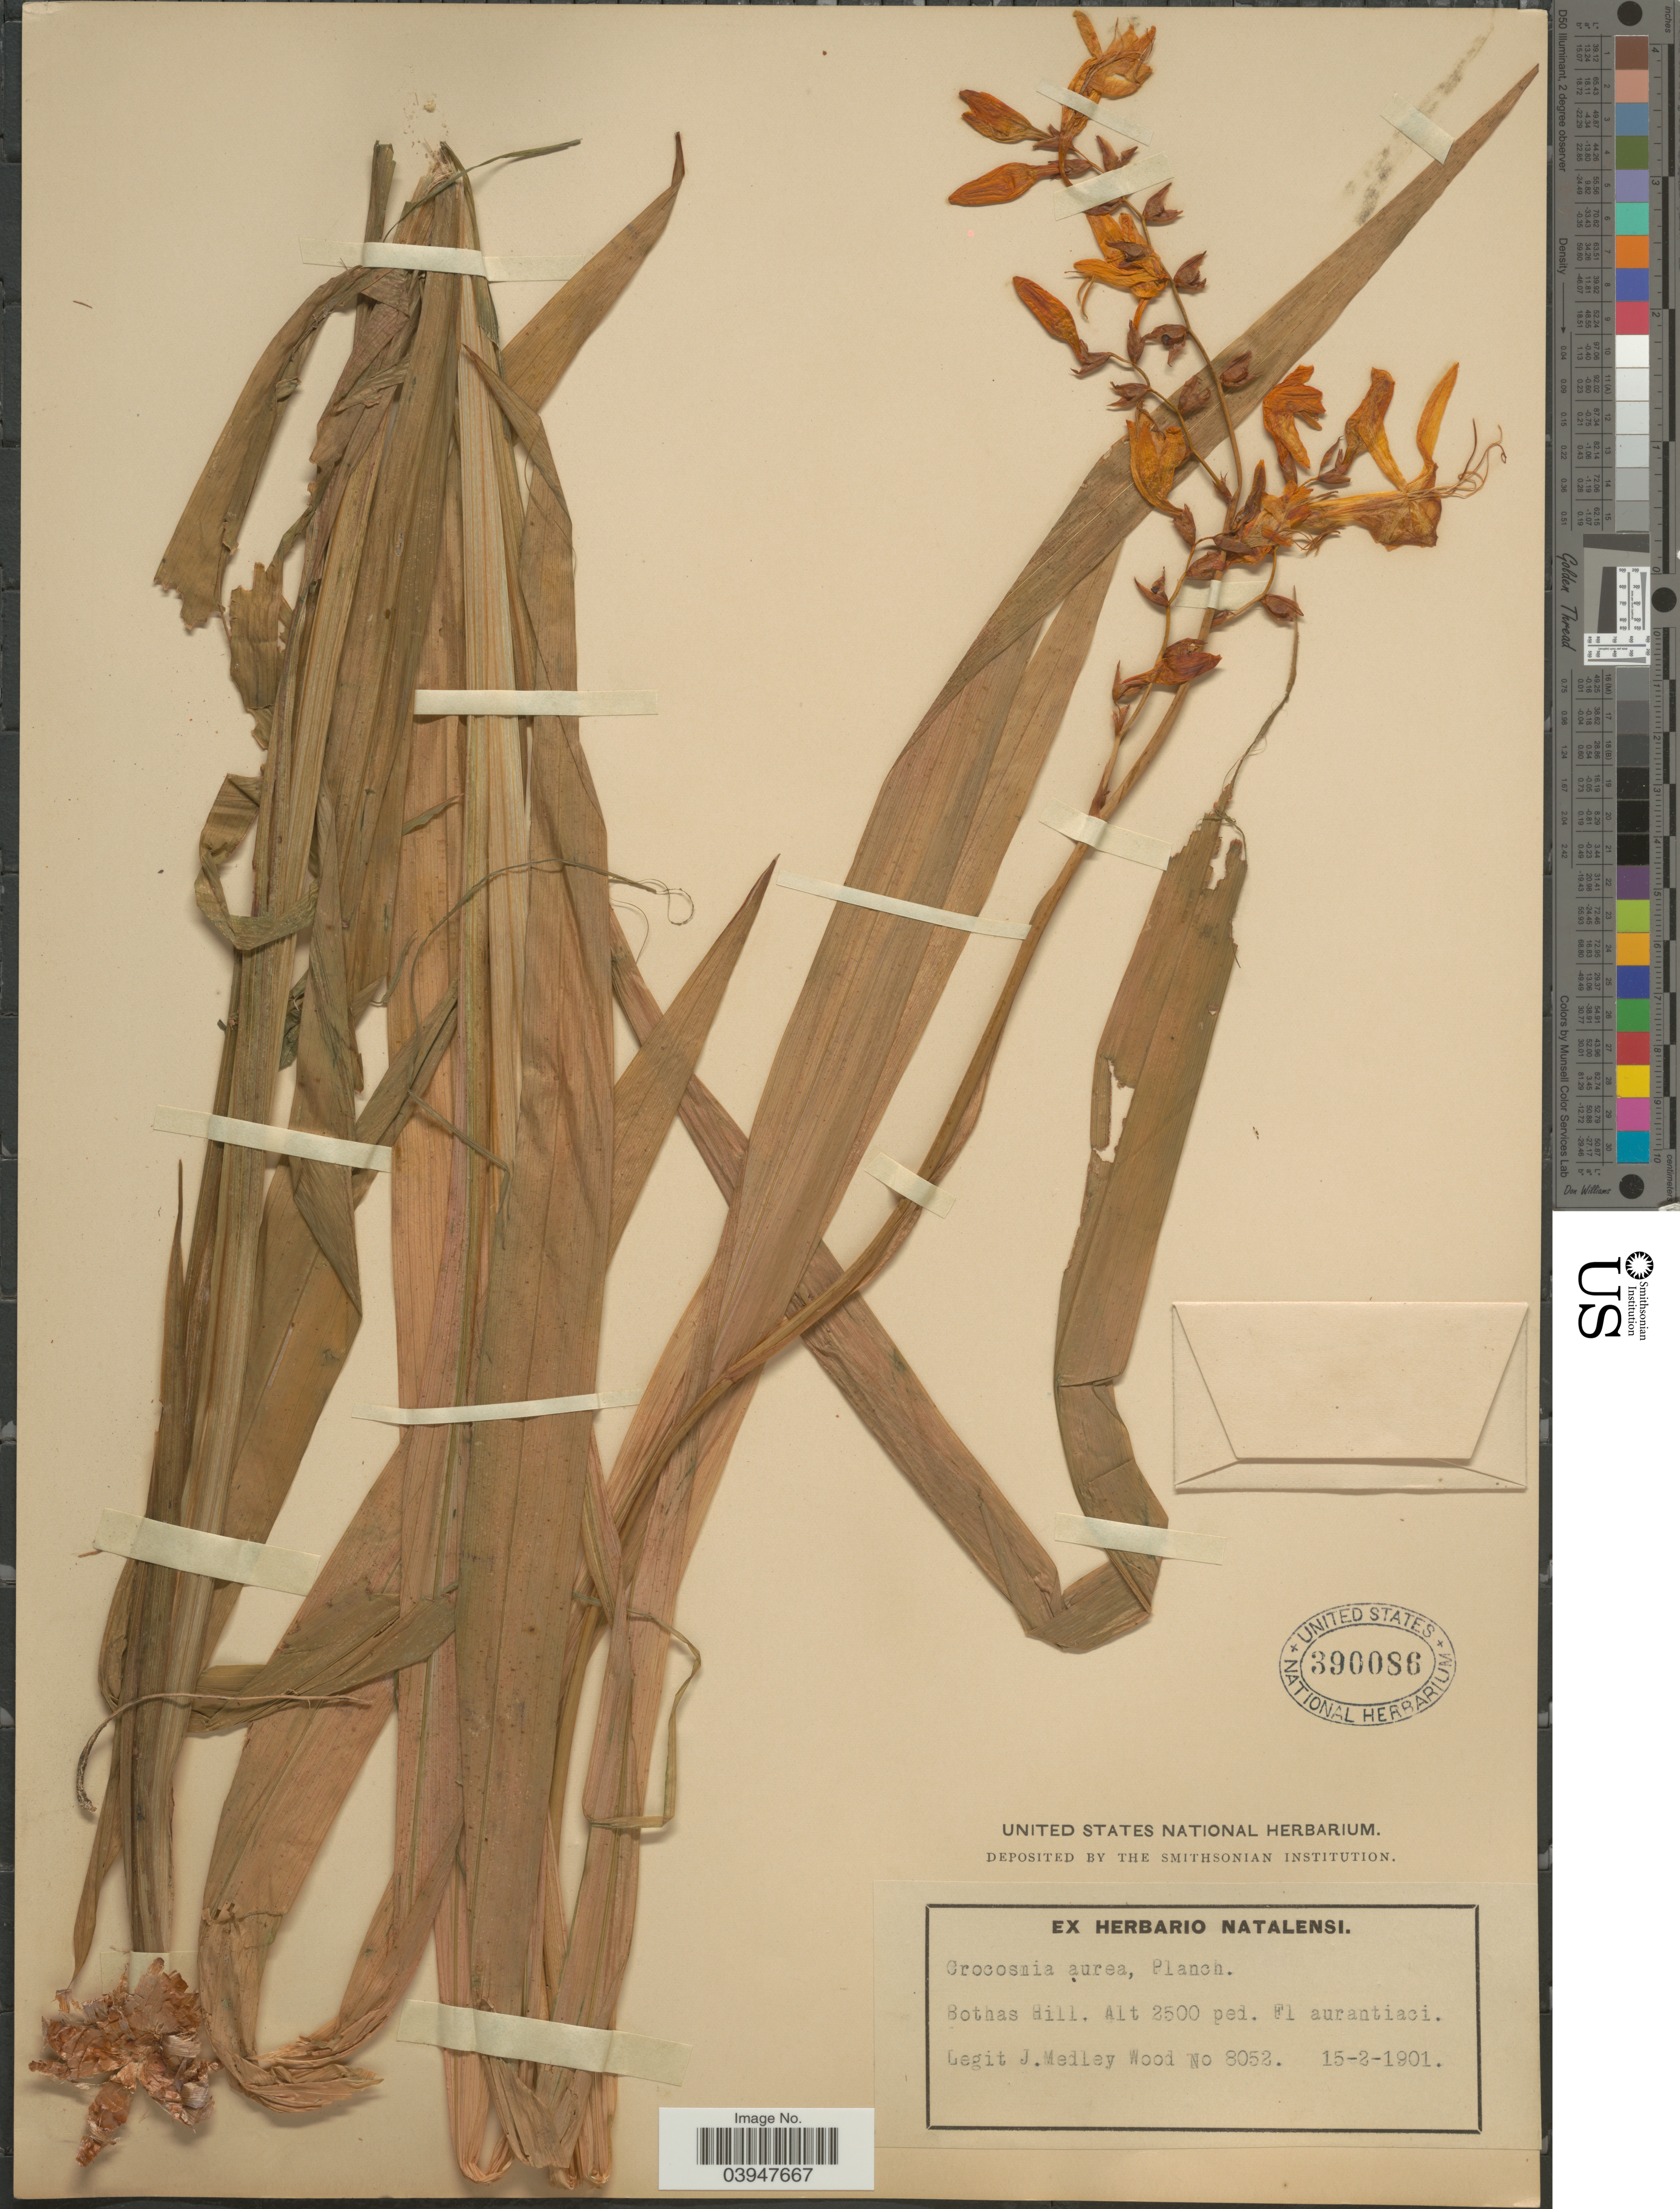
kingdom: Plantae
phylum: Tracheophyta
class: Liliopsida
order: Asparagales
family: Iridaceae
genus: Crocosmia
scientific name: Crocosmia aurea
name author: (Pappe ex Hook.) Planch.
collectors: J. Medley Wood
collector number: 8052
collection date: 1901-02-15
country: South Africa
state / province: KwaZulu-Natal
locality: Bothas Hill.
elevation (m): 762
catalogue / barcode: US 390086